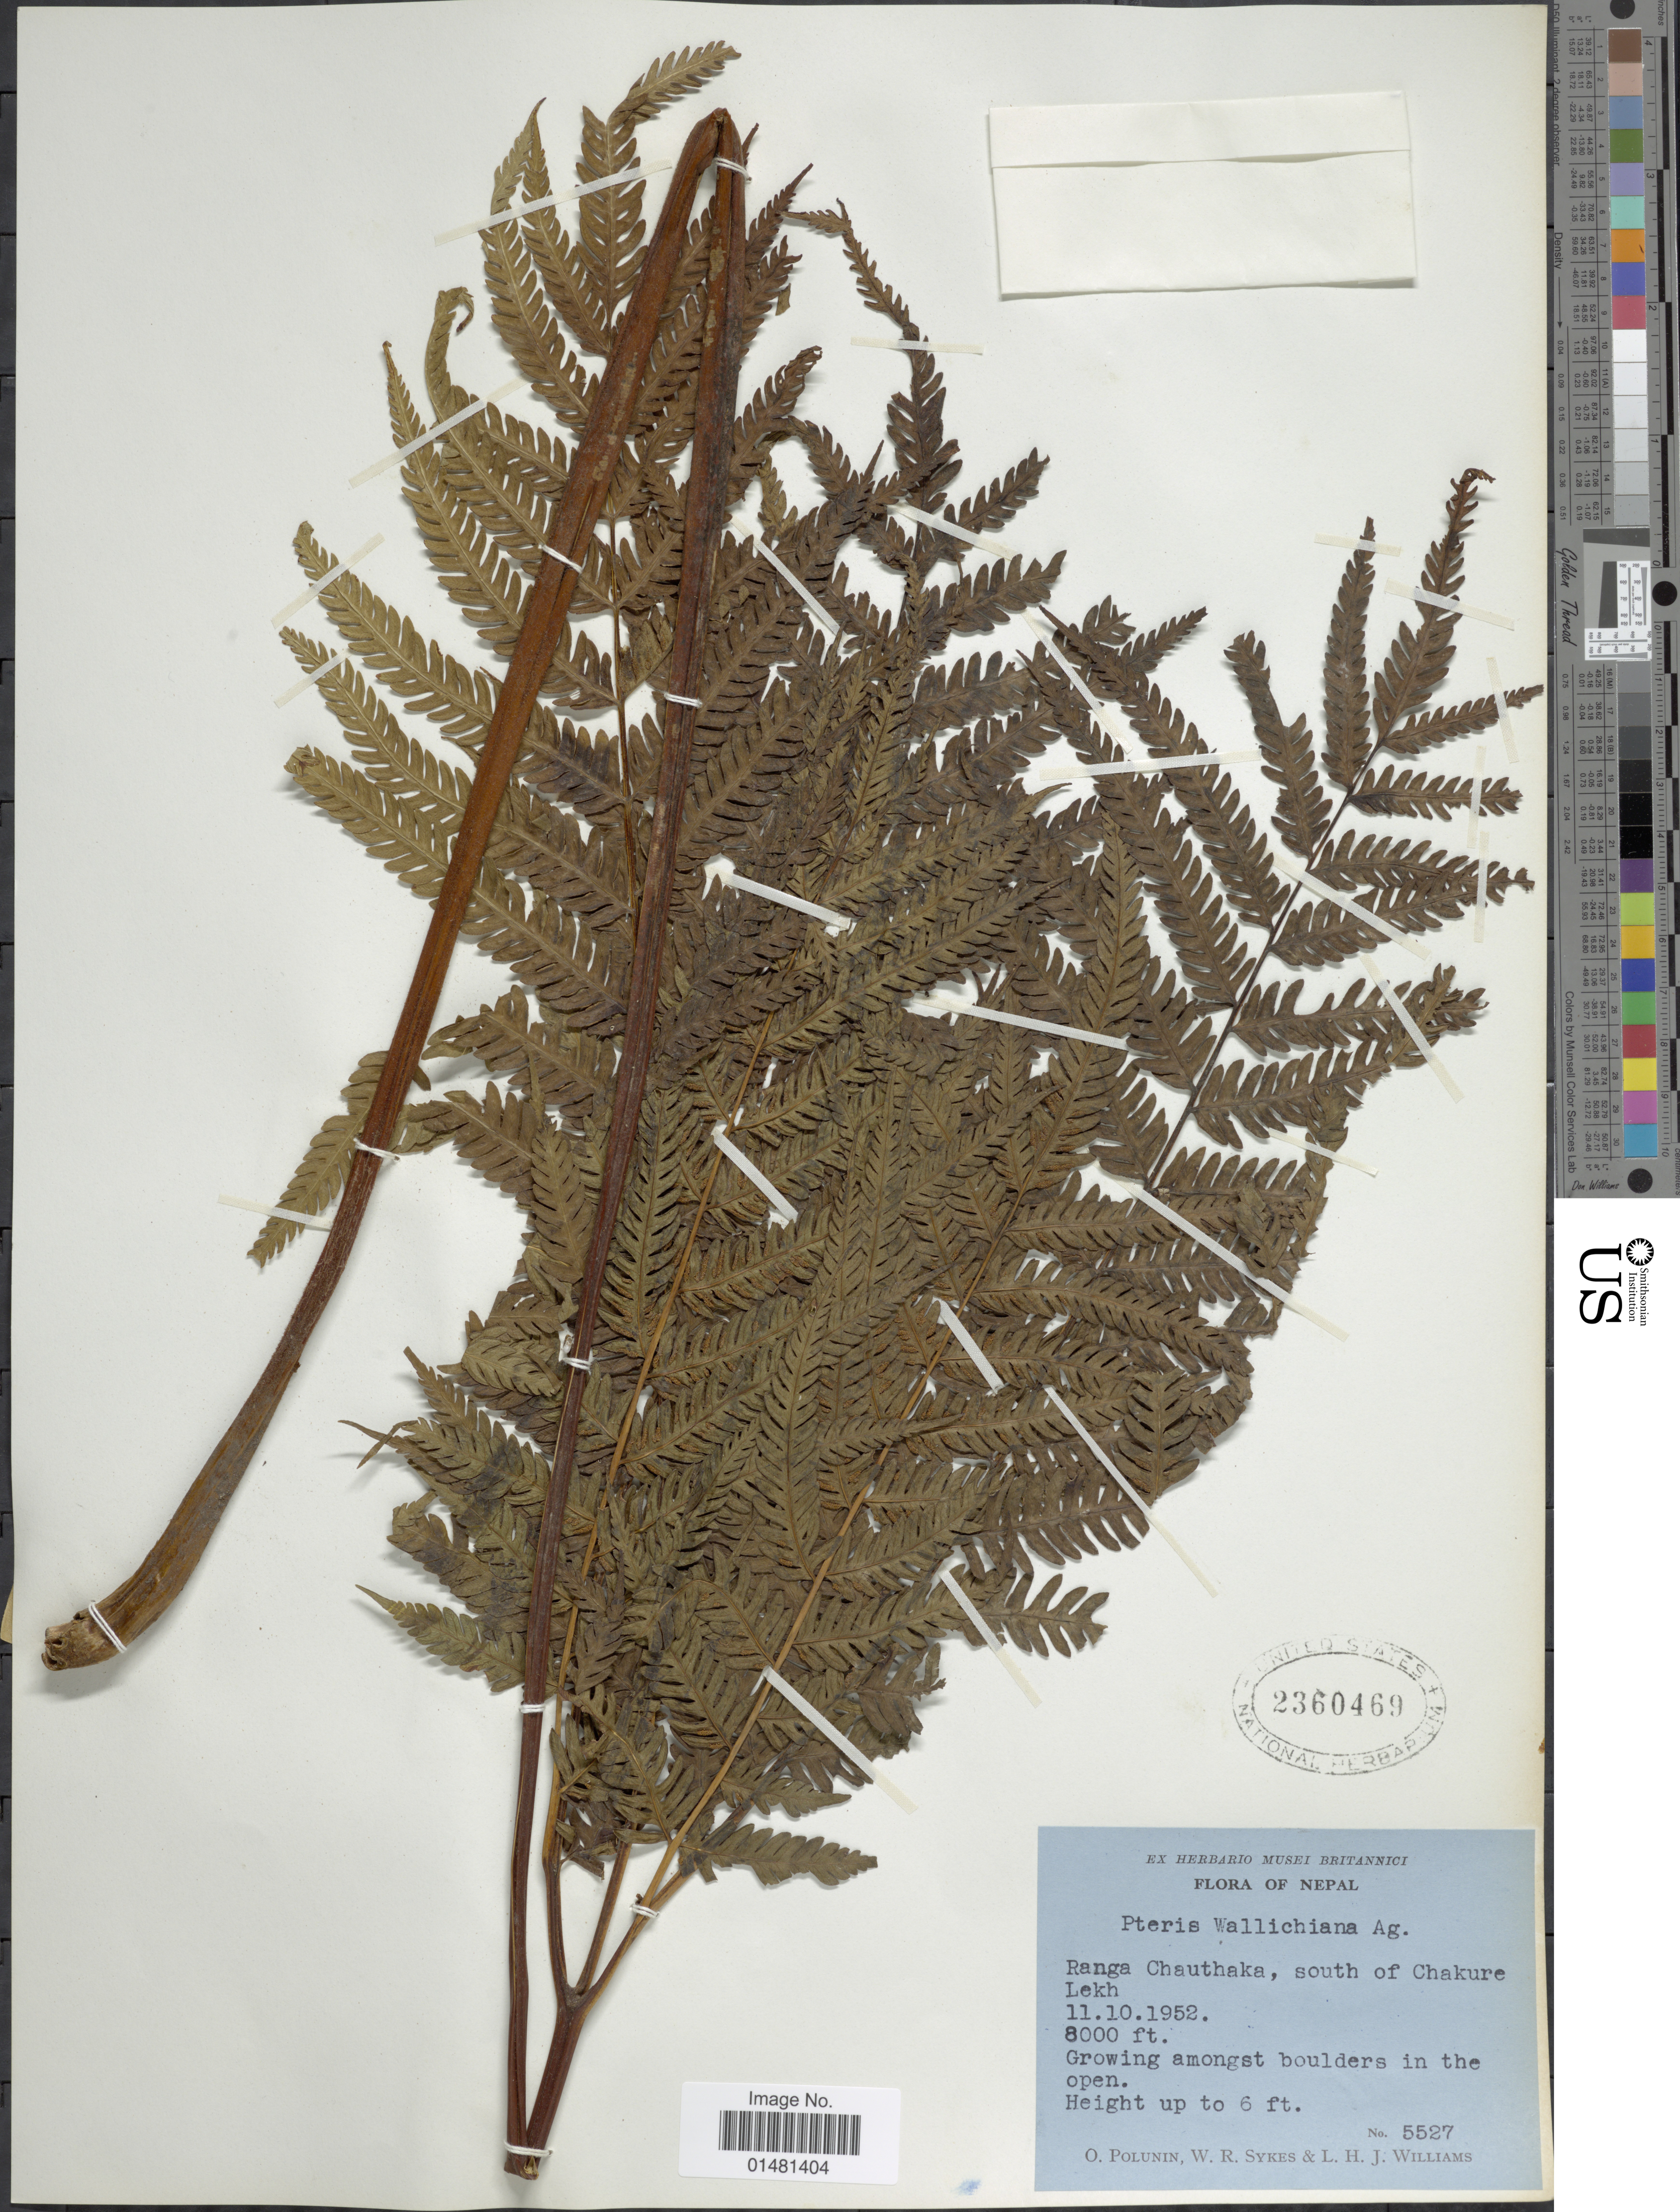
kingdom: Plantae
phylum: Tracheophyta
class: Polypodiopsida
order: Polypodiales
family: Pteridaceae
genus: Pteris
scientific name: Pteris wallichiana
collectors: O. V. Polunin, W. R. Sykes & L. H. J. Williams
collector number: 5527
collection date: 1952-10-11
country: Nepal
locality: Ranga Chauthaka, south of Chakure Lekh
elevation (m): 2438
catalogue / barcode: US 2360469